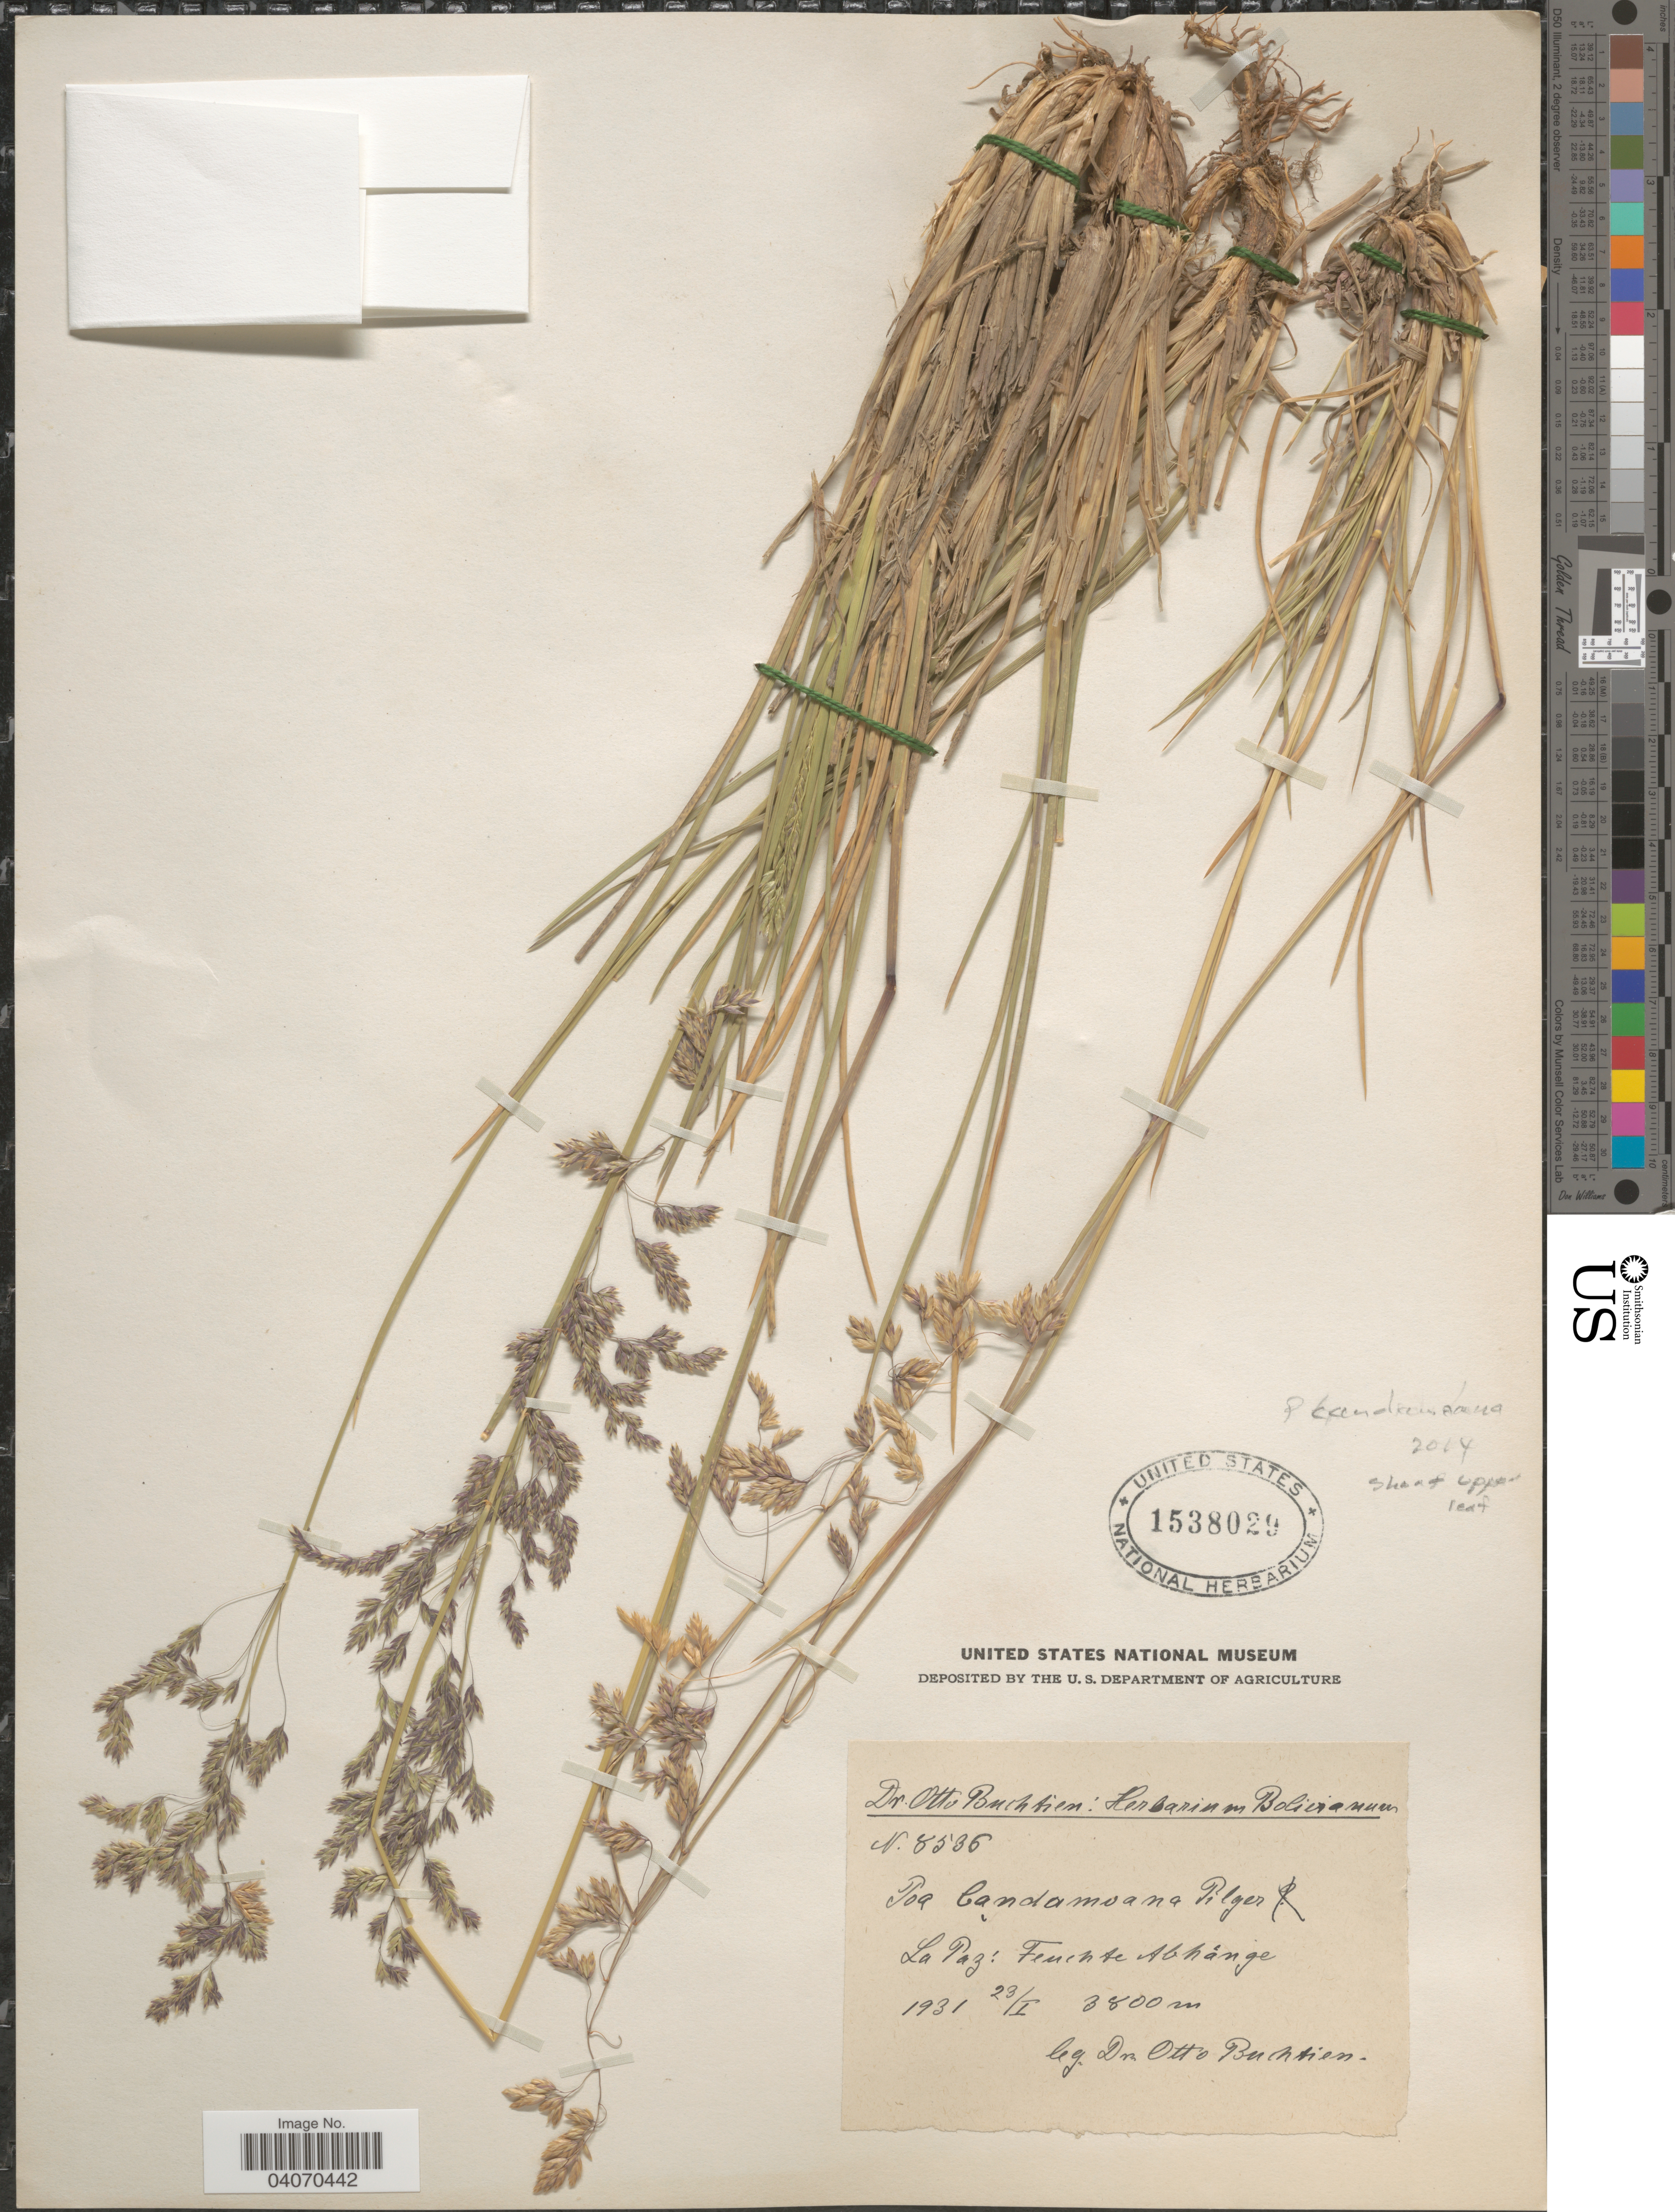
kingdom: Plantae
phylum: Tracheophyta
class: Liliopsida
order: Poales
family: Poaceae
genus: Poa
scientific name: Poa candamoana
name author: Pilg.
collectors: O. Buchtien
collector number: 8536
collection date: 1931-01-23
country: Bolivia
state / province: La Paz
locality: Feuchte Abhänge.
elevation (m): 3800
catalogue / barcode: US 1538029